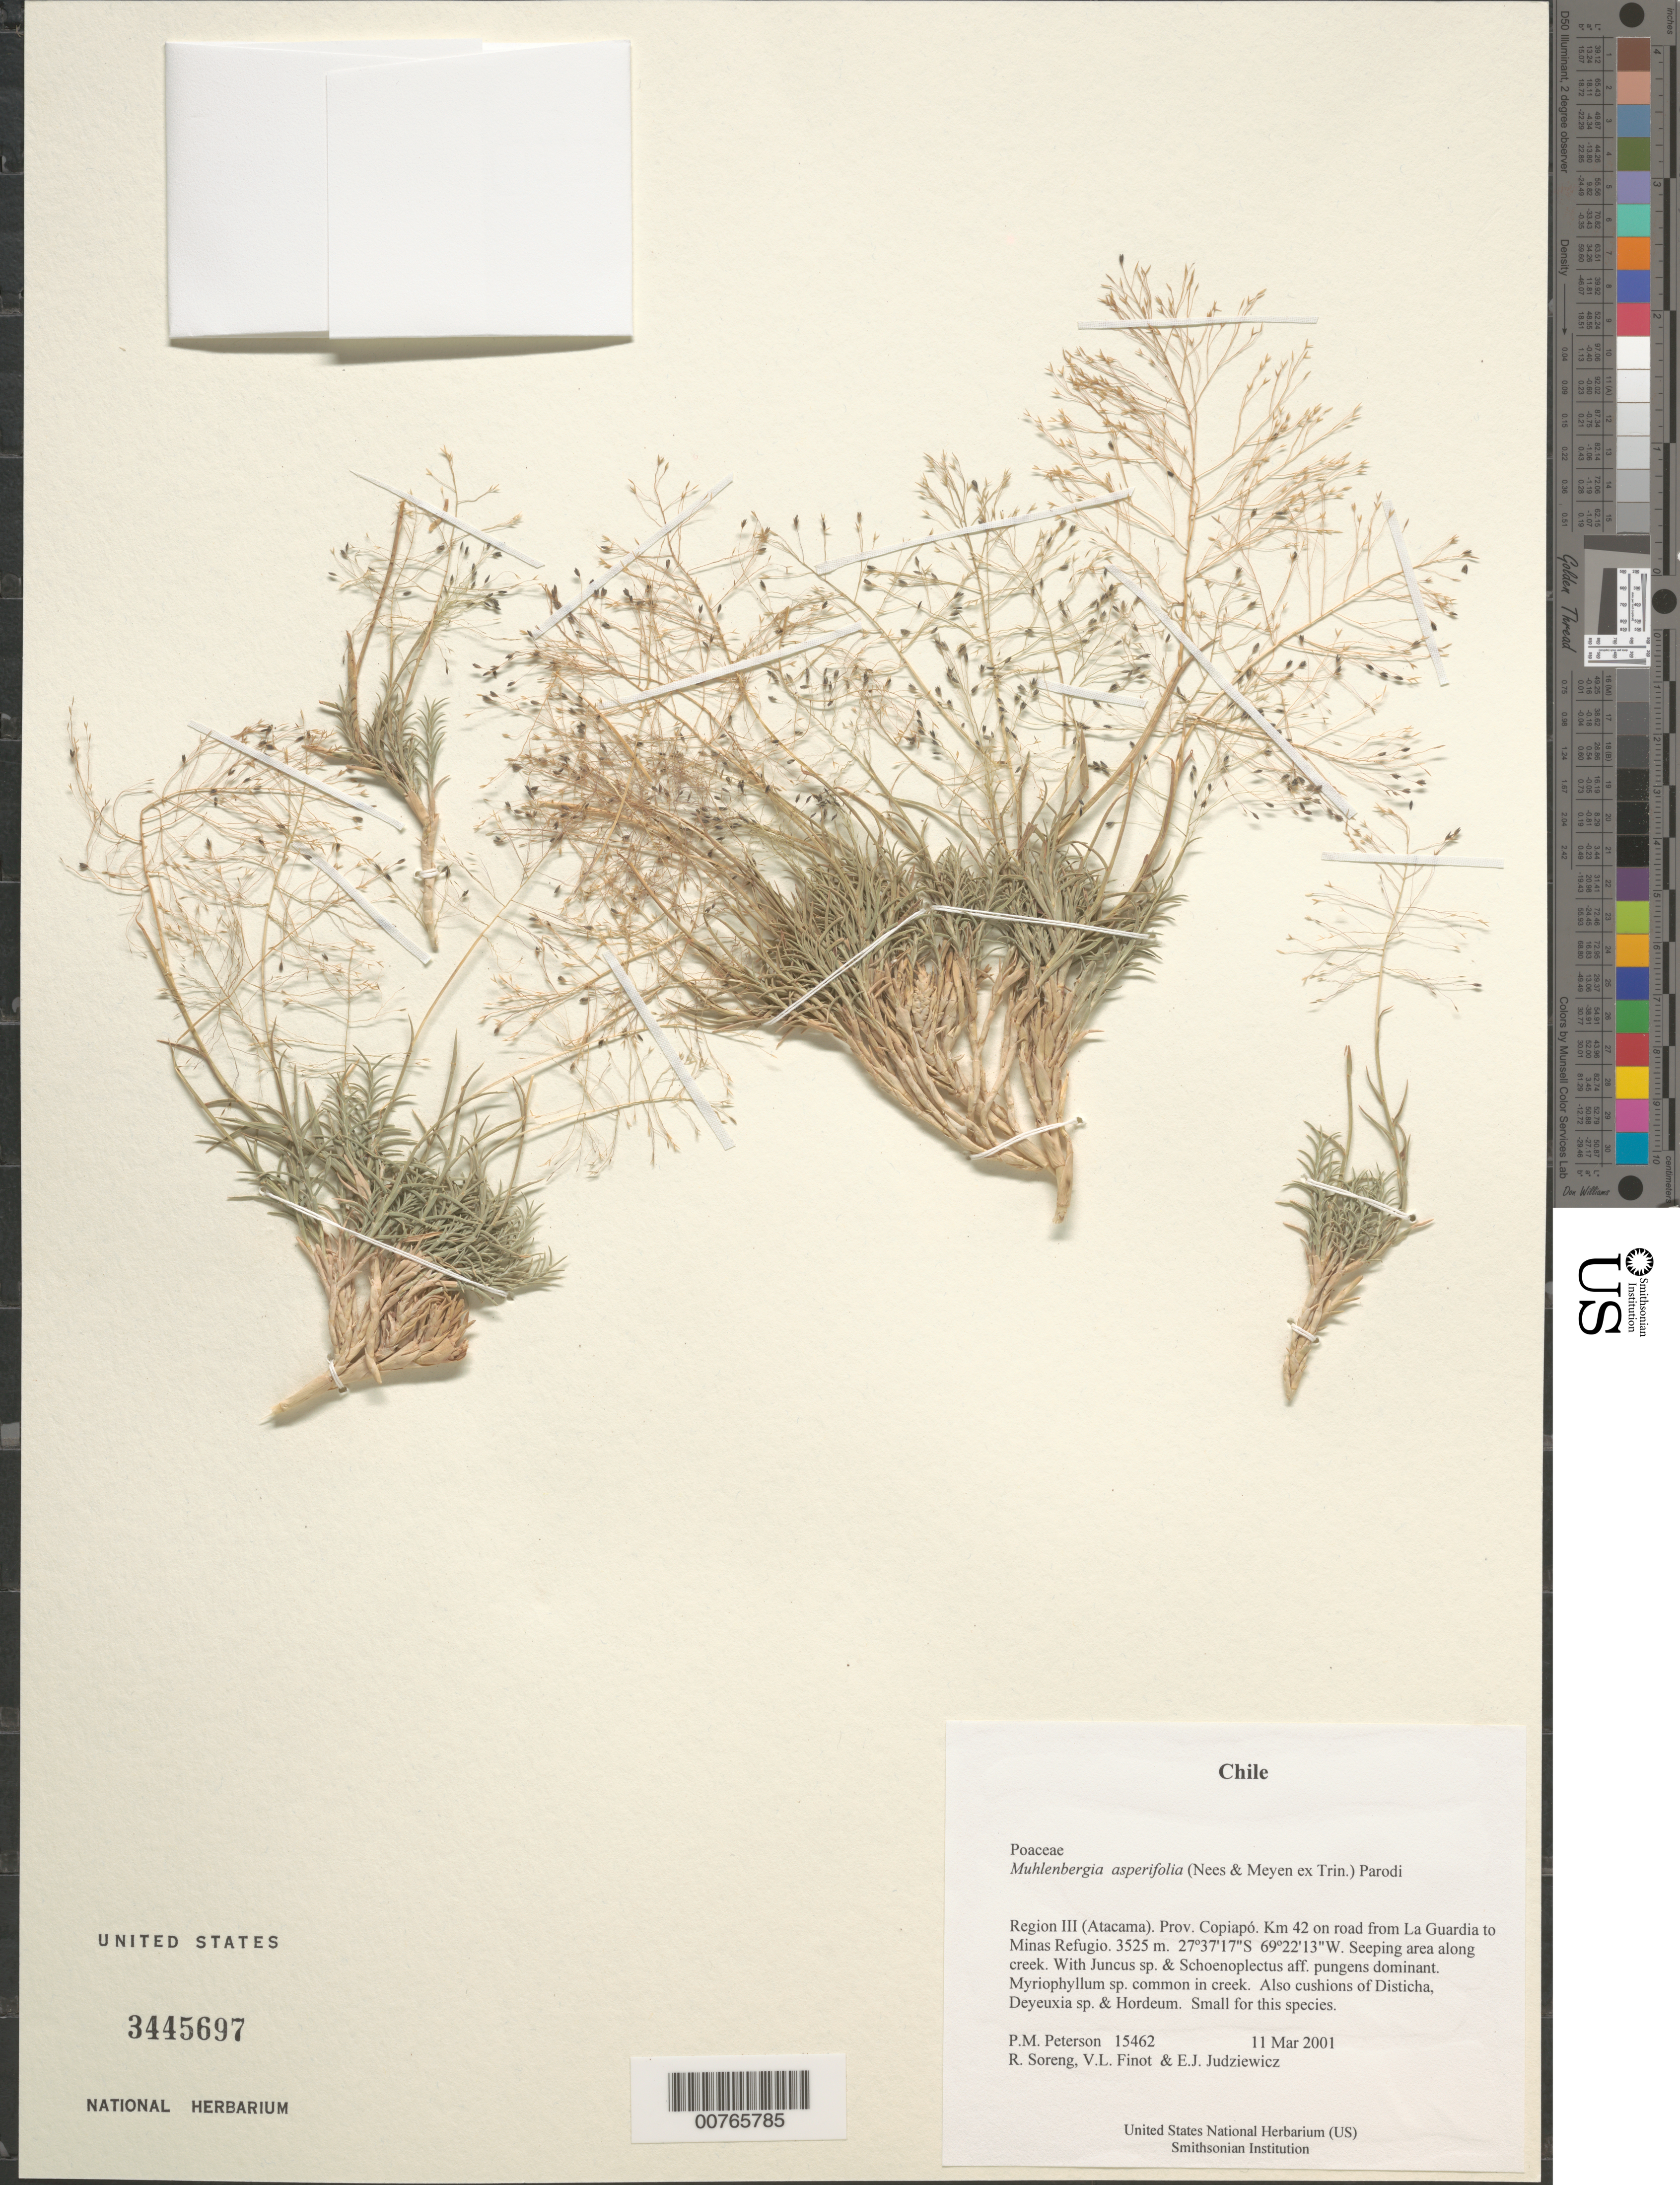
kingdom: Plantae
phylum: Tracheophyta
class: Liliopsida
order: Poales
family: Poaceae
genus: Muhlenbergia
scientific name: Muhlenbergia asperifolia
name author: (Nees & Meyen ex Trin.) Parodi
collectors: P. M. Peterson, R. J. Soreng, V. Finot & E. J. Judziewicz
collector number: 15462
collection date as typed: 11 Mar 2001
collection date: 2001-03-11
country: Chile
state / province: Atacama (III)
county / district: Copiapó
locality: Km 42 on road from La Guardia to Minas Refugio.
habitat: Seeping area along creek.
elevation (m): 3525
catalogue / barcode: US 3445697